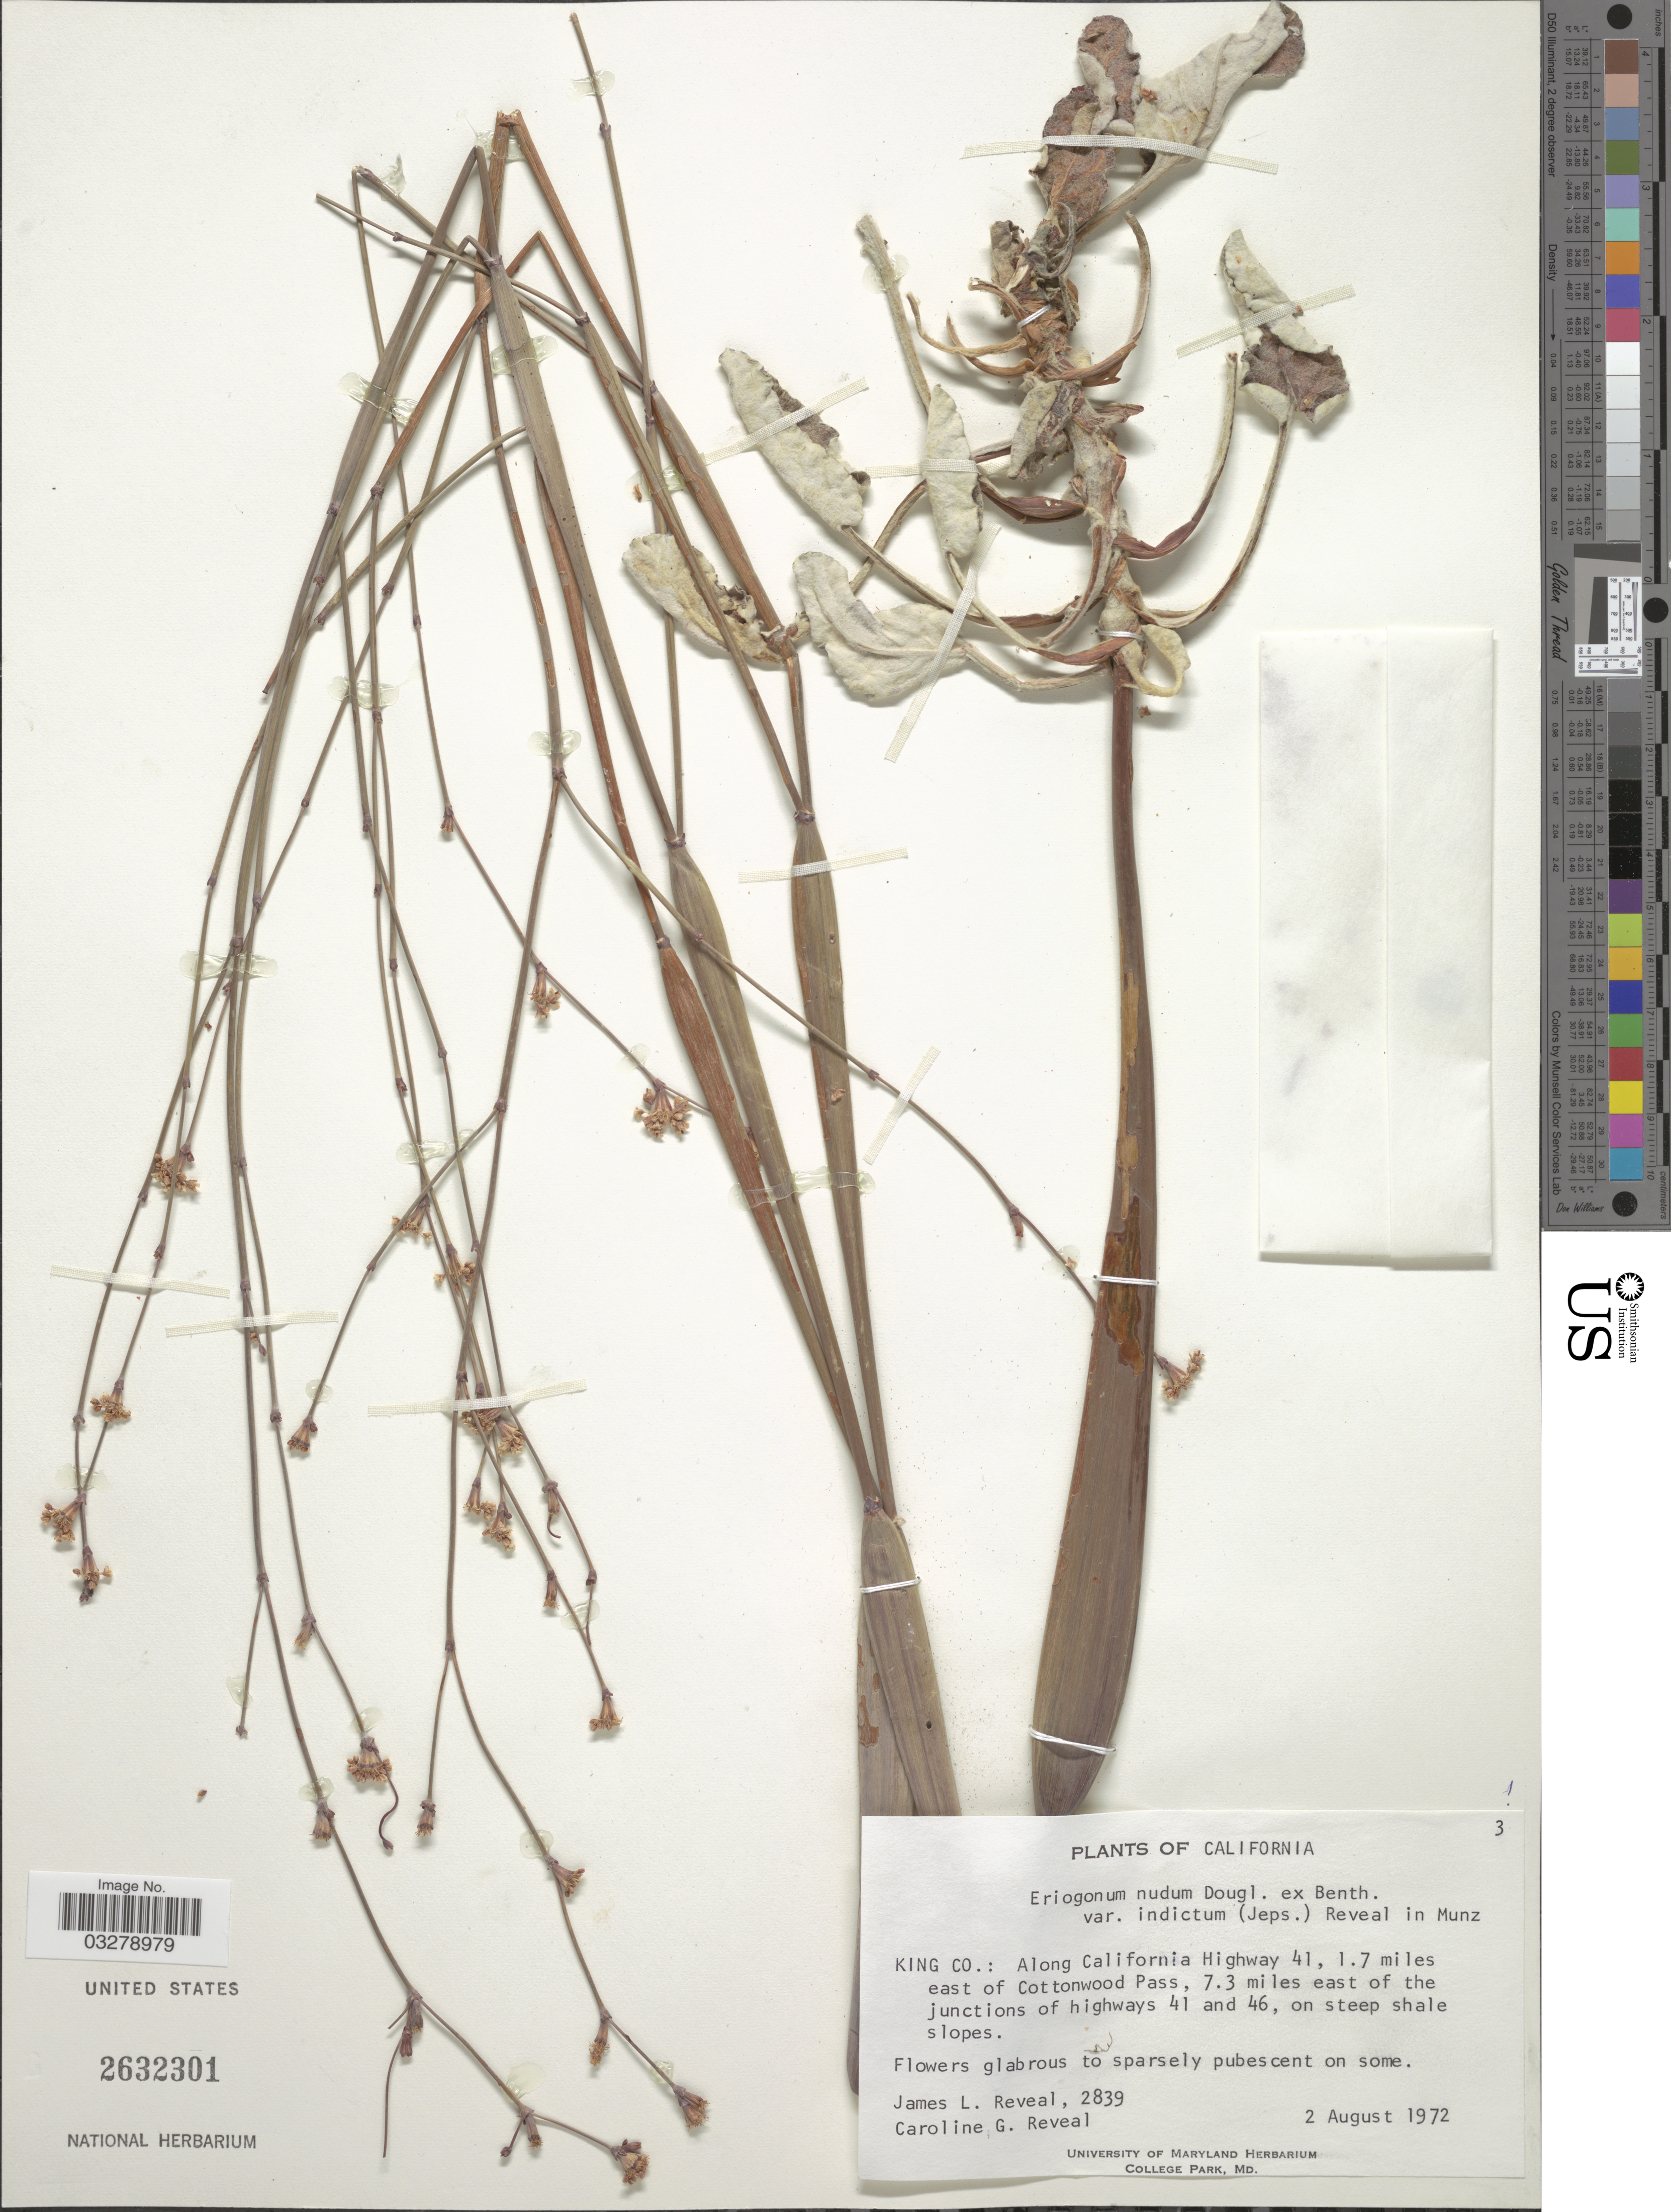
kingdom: Plantae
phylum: Tracheophyta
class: Magnoliopsida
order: Caryophyllales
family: Polygonaceae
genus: Eriogonum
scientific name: Eriogonum nudum var. indictum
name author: (Jeps.) Reveal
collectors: J. L. Reveal & C. G. Reveal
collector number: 2839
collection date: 1972-08-02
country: United States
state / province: California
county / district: Kings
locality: King Co.: Along California Highway 41, 1.7 miles east of Cottonwood Pass, 7.3 miles east of the junctions of highways 41 and 46.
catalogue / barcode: US 2632301